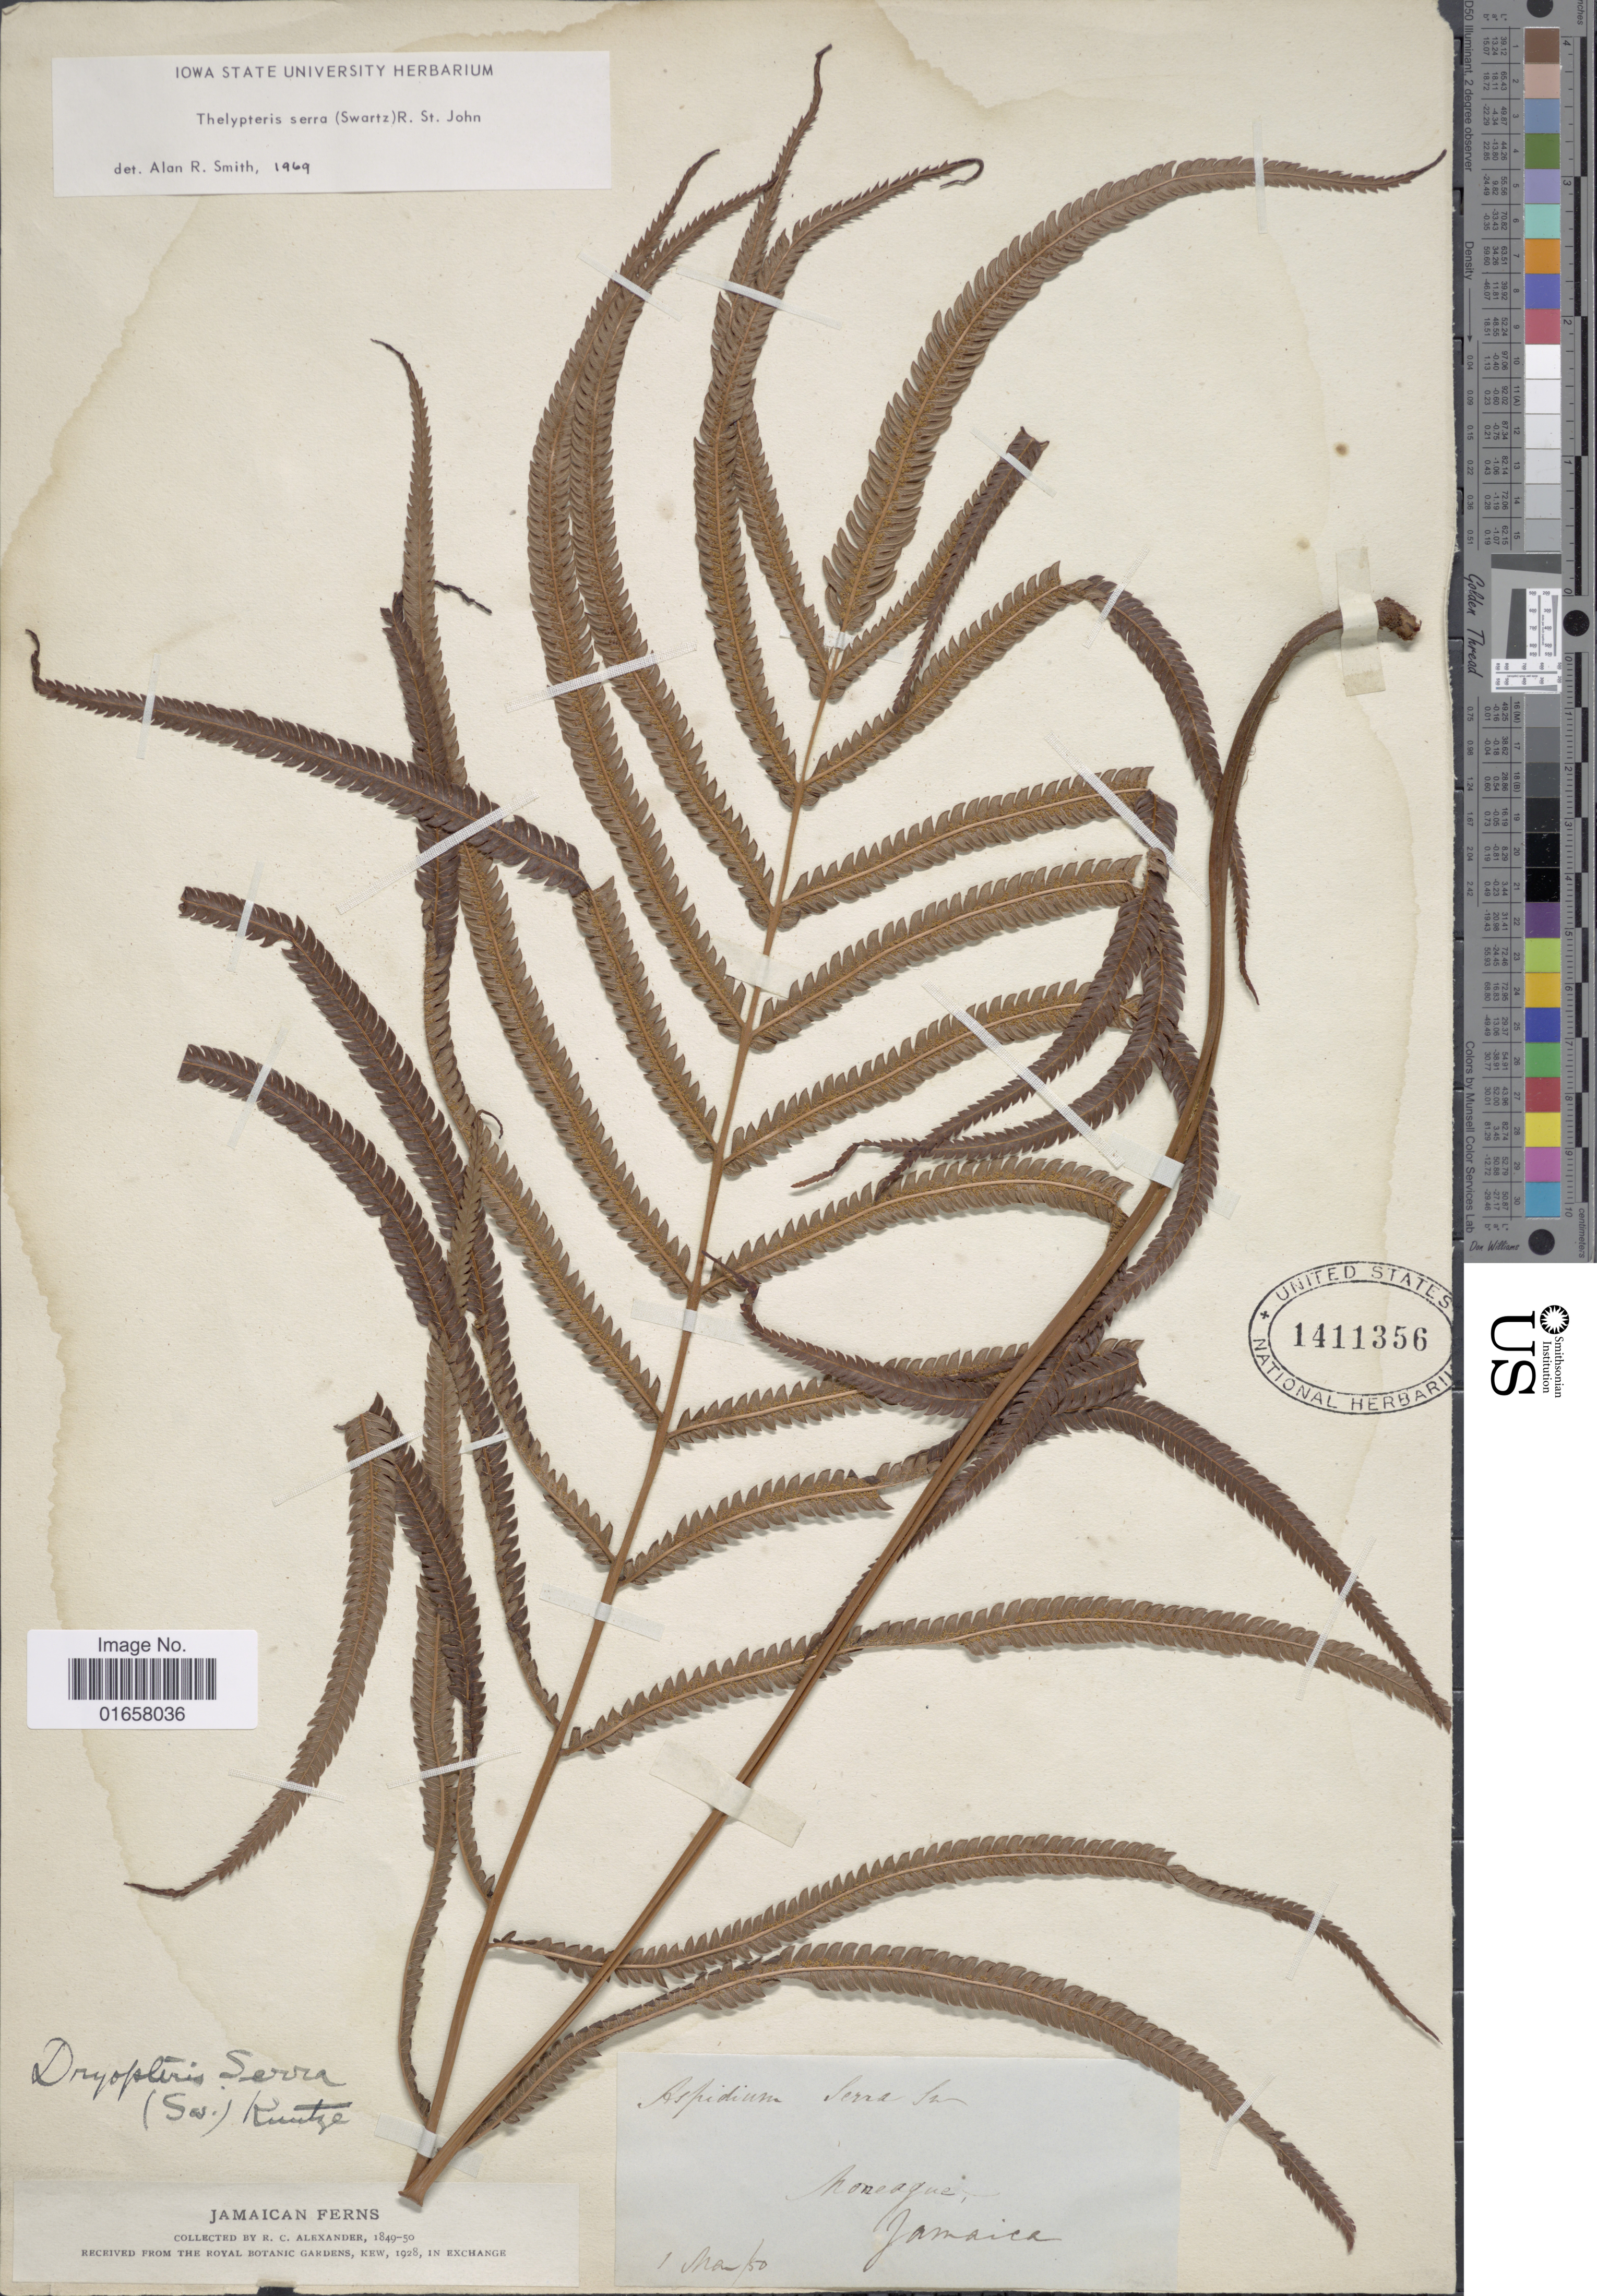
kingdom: Plantae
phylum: Tracheophyta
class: Polypodiopsida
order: Polypodiales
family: Thelypteridaceae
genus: Christella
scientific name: Christella serra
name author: (Sw.) Holttum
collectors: R. C. Alexander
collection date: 1850-03-01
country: Jamaica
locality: Moneague.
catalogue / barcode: US 1411356